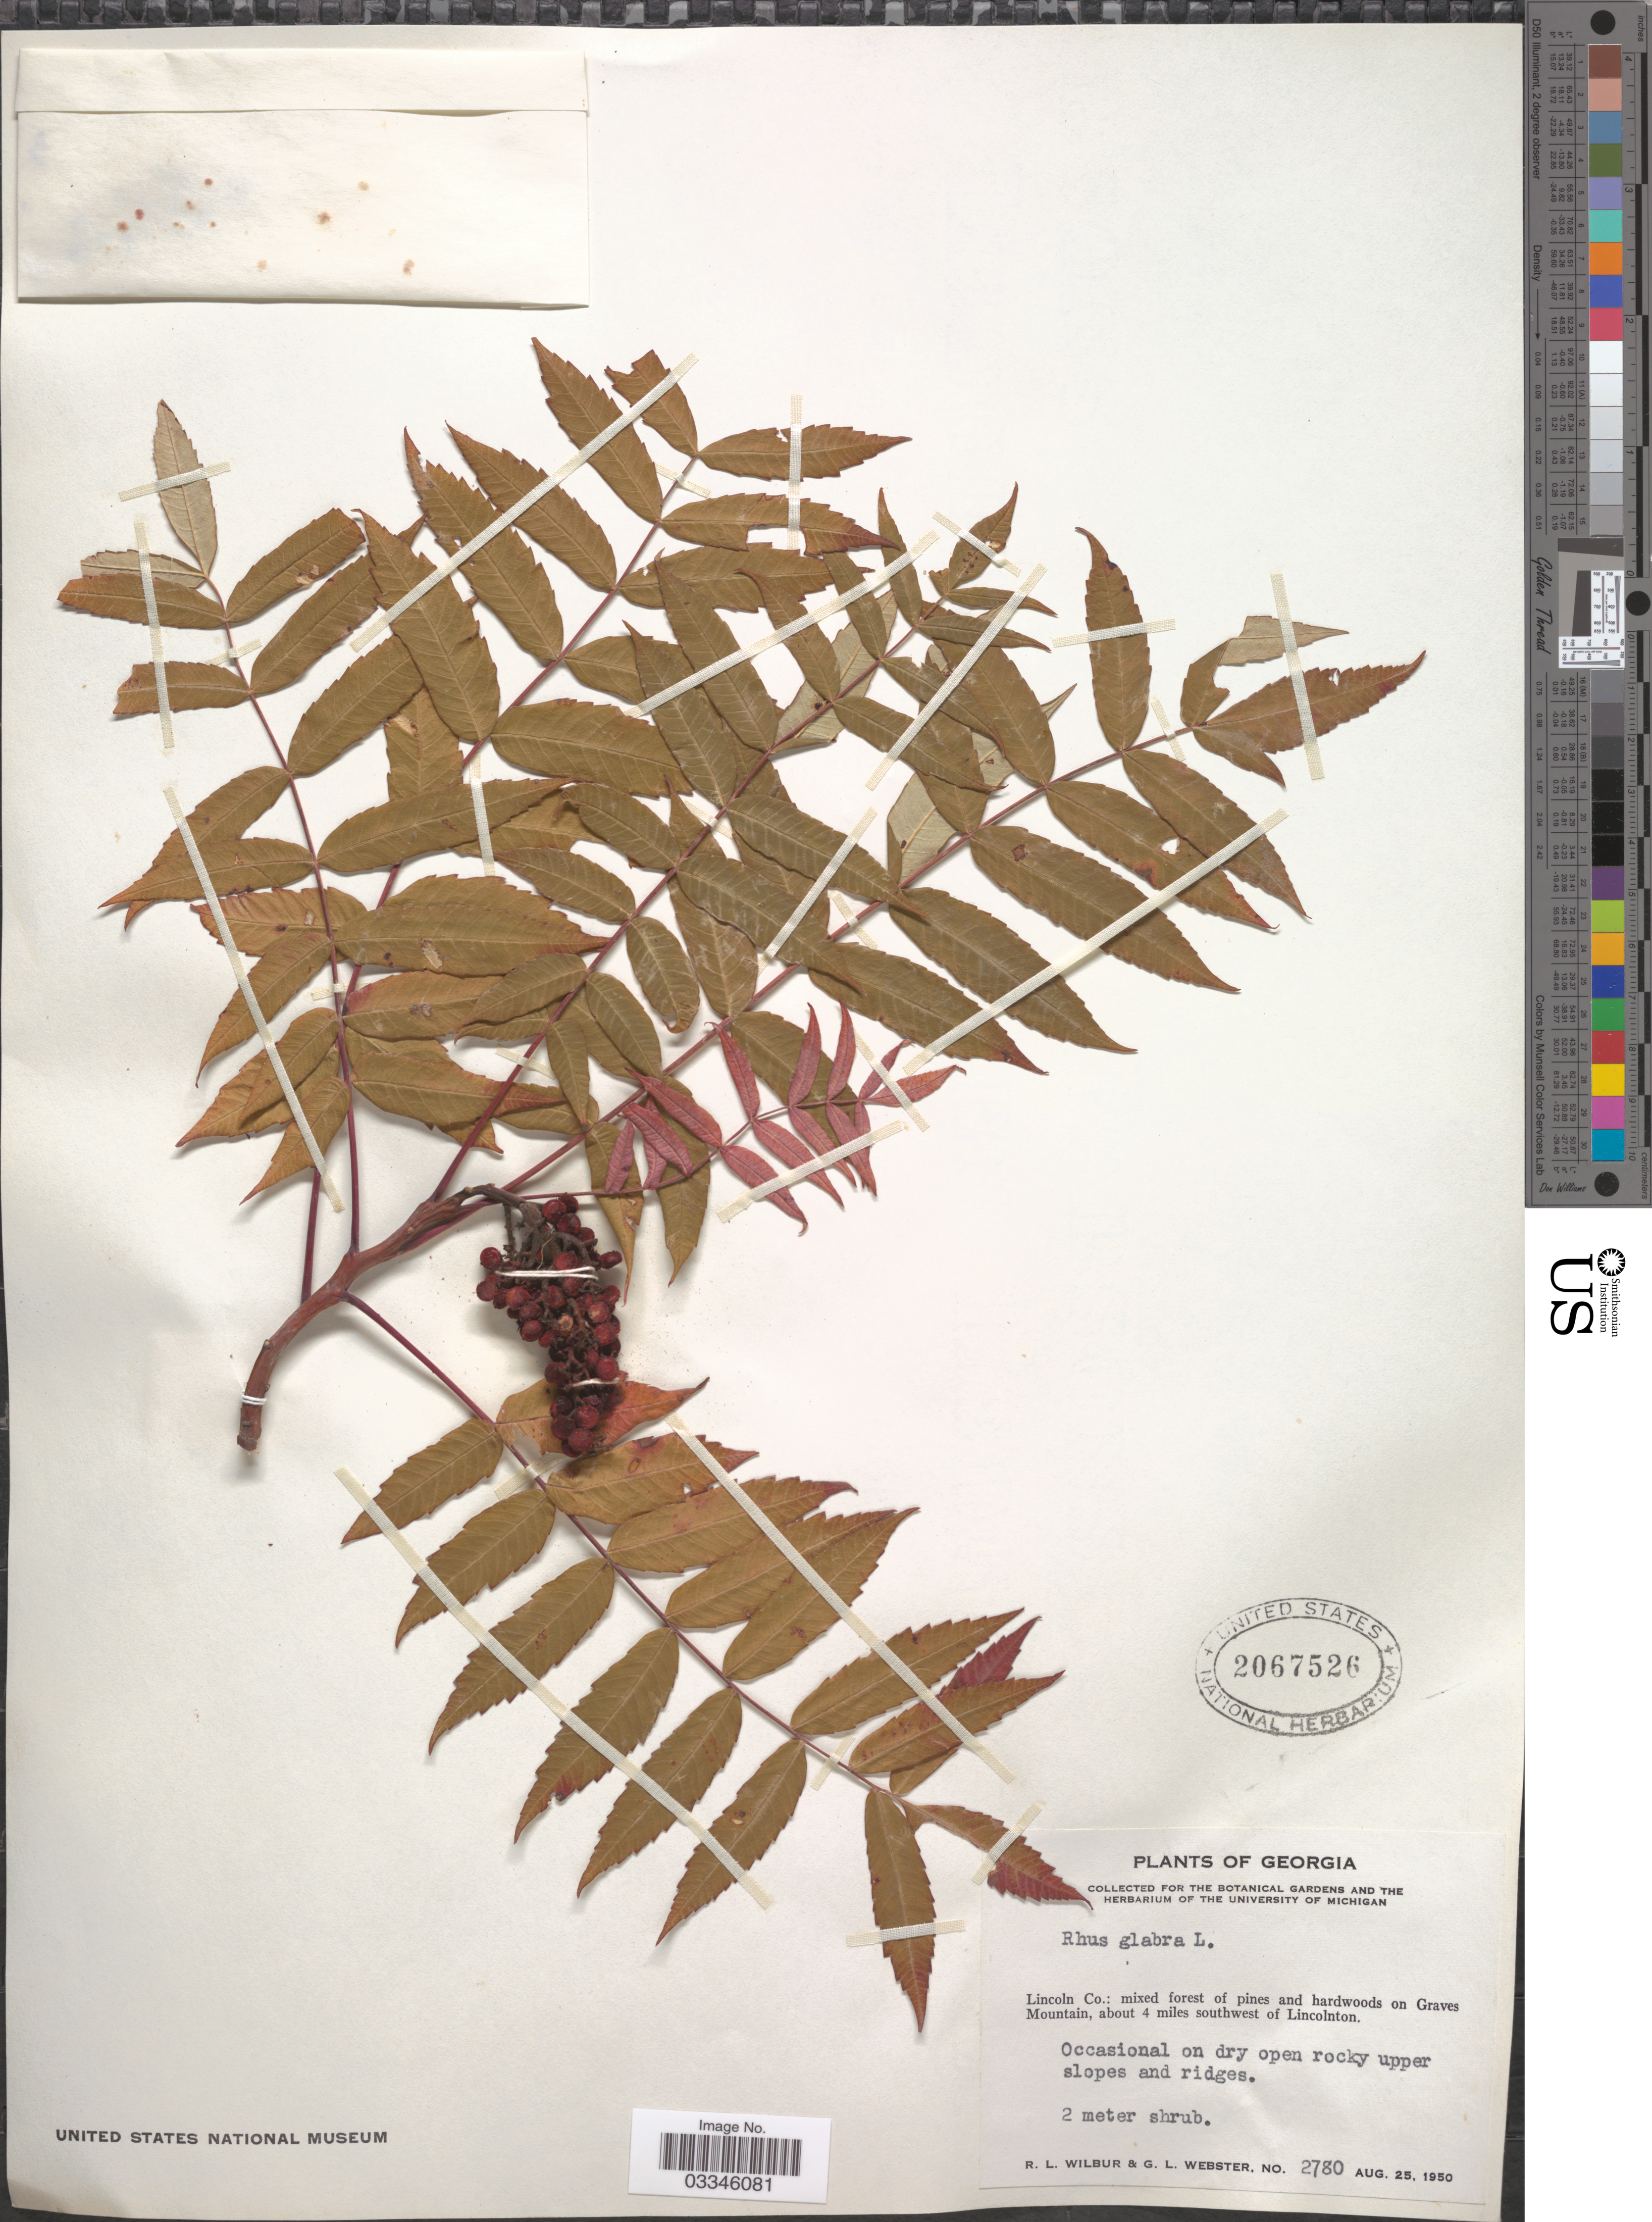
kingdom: Plantae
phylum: Tracheophyta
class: Magnoliopsida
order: Sapindales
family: Anacardiaceae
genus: Rhus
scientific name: Rhus glabra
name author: L.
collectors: R. L. Wilbur & G. L. Webster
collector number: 2780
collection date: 1950-08-25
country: United States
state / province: Georgia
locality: Lincoln Co.: Graves Mountain, about 4 miles southwest of Lincolnton.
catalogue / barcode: US 2067526